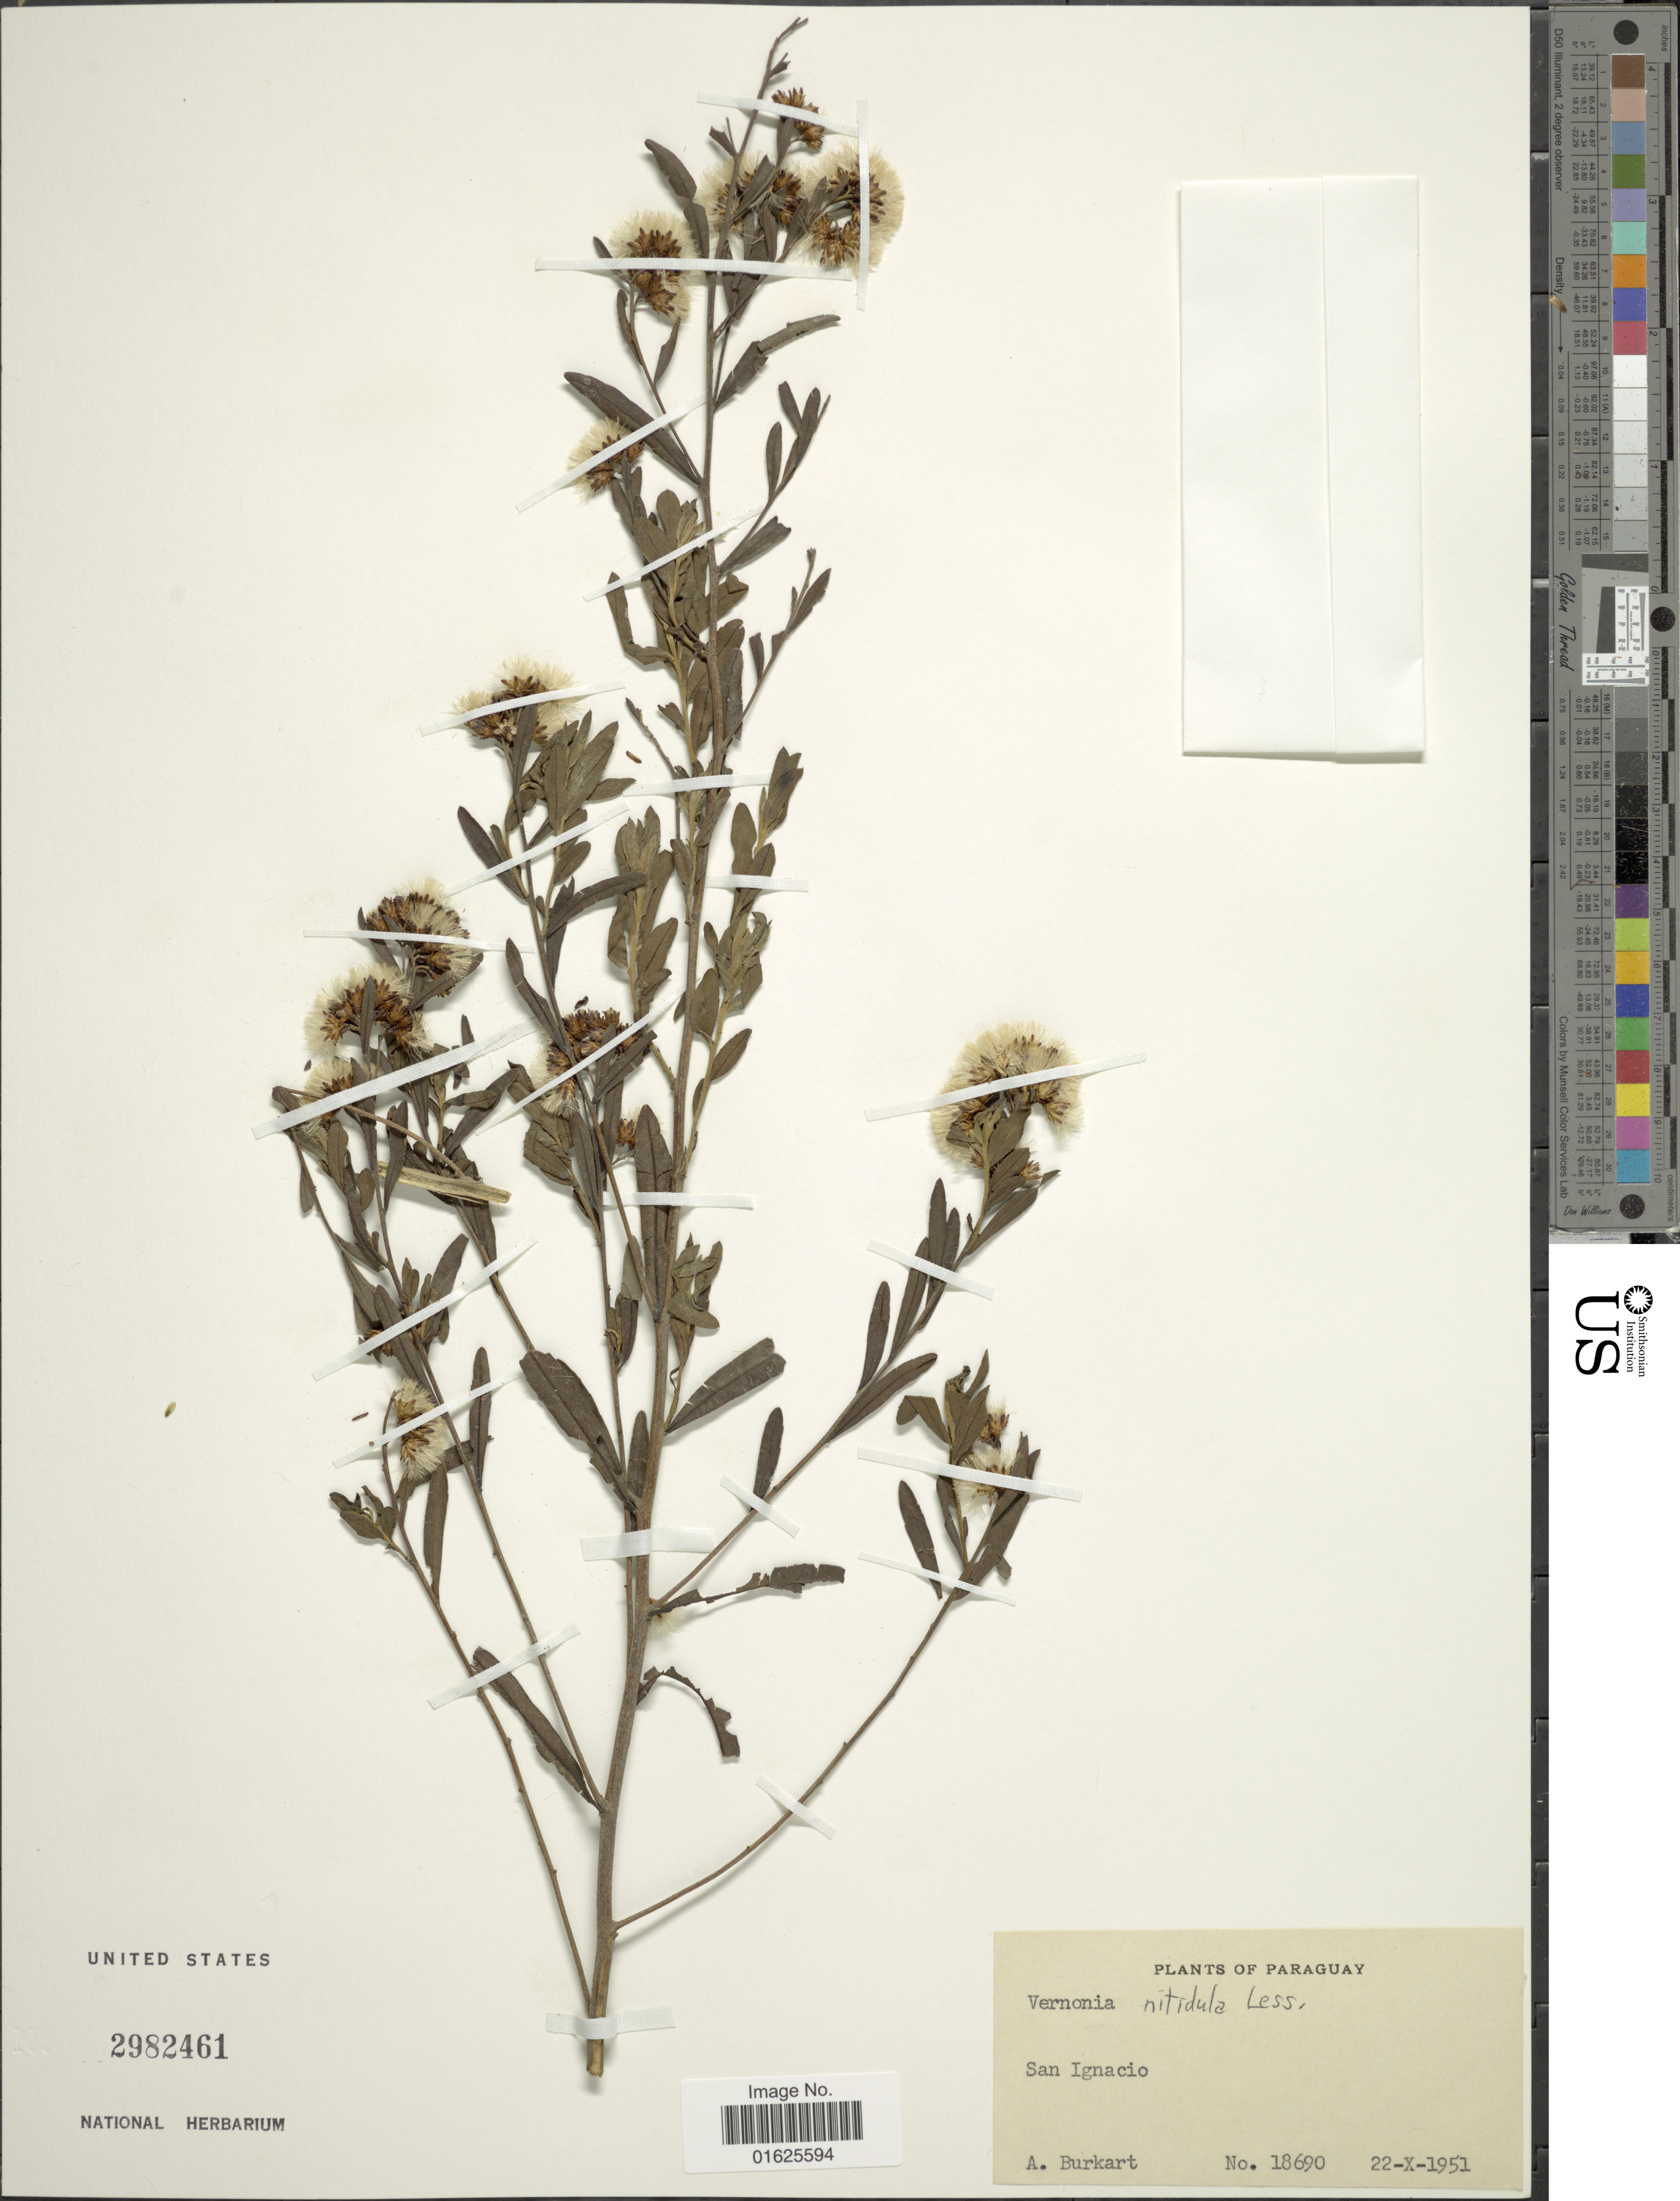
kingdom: Plantae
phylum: Tracheophyta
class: Magnoliopsida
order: Asterales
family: Asteraceae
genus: Vernonanthura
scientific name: Vernonanthura nitidula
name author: (Less.) H. Rob.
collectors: A. E. Burkart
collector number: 18690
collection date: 1951-10-22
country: Paraguay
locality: San Ignacio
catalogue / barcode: US 2982461